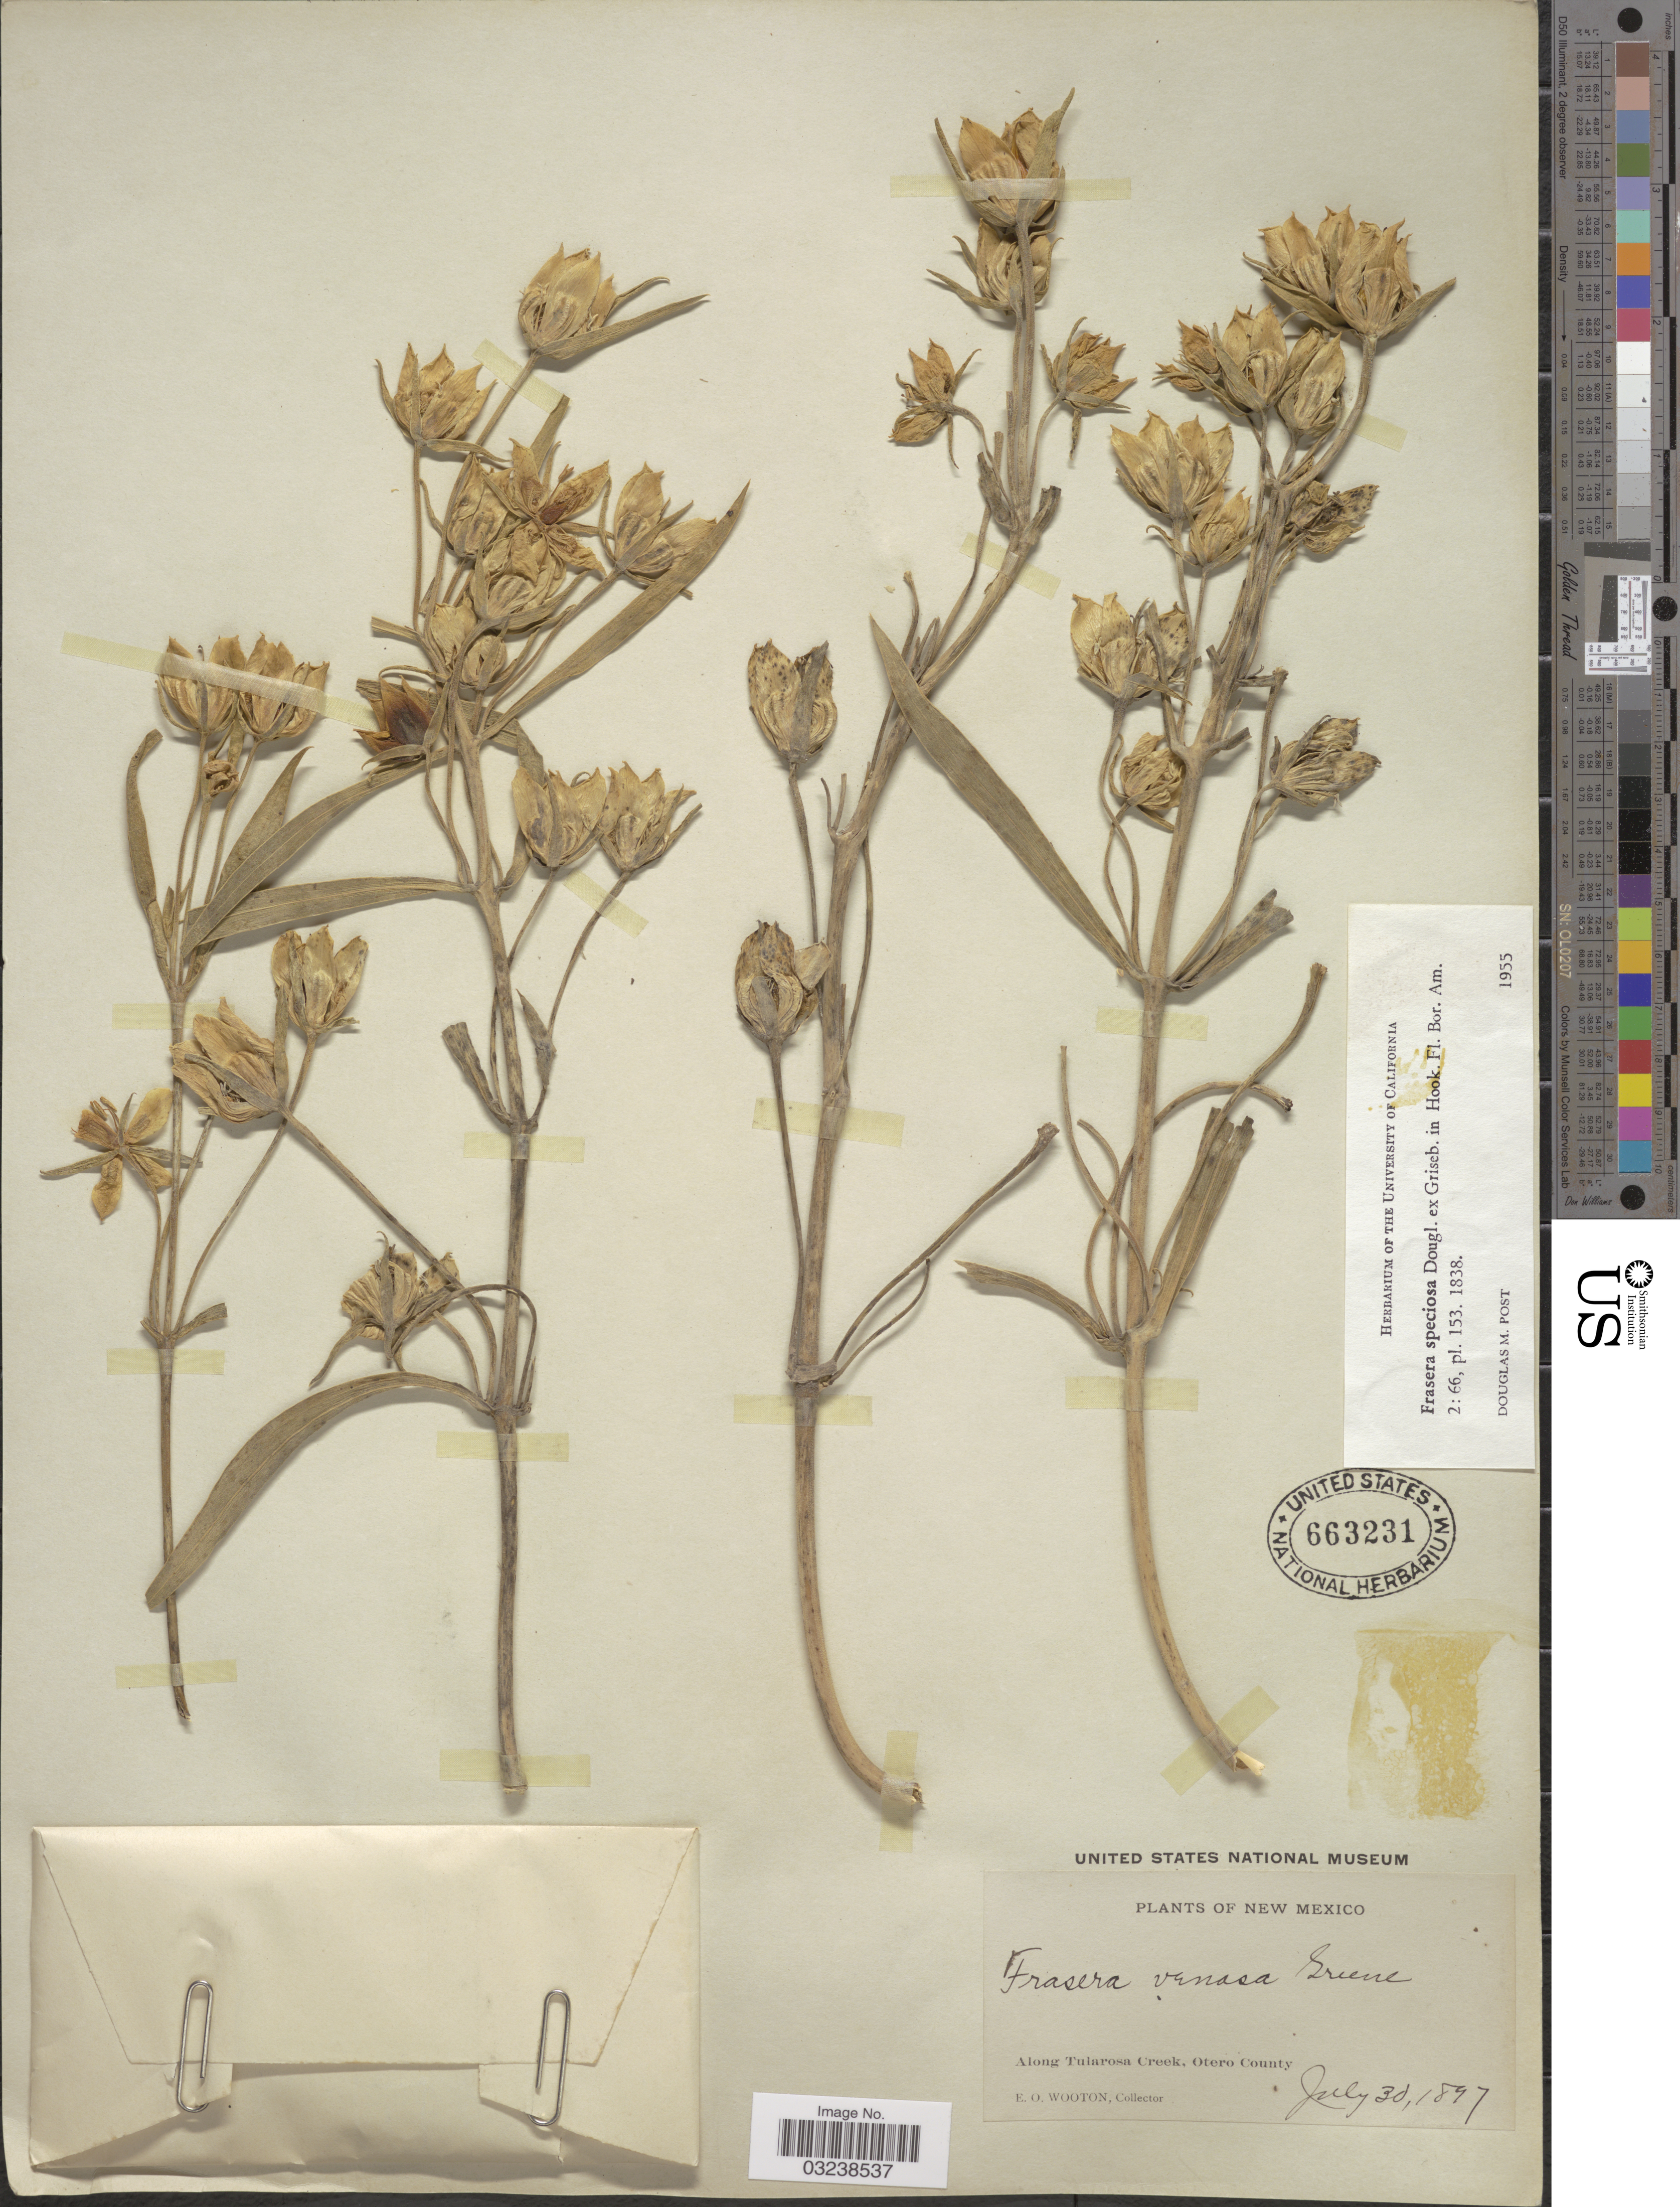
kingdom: Plantae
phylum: Tracheophyta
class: Magnoliopsida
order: Gentianales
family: Gentianaceae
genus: Swertia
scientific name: Swertia radiata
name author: (Kellogg) Kuntze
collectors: E. O. Wooton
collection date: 1897-07-30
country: United States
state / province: New Mexico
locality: Along Tularosa Creek, Otero County.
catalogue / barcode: US 663231